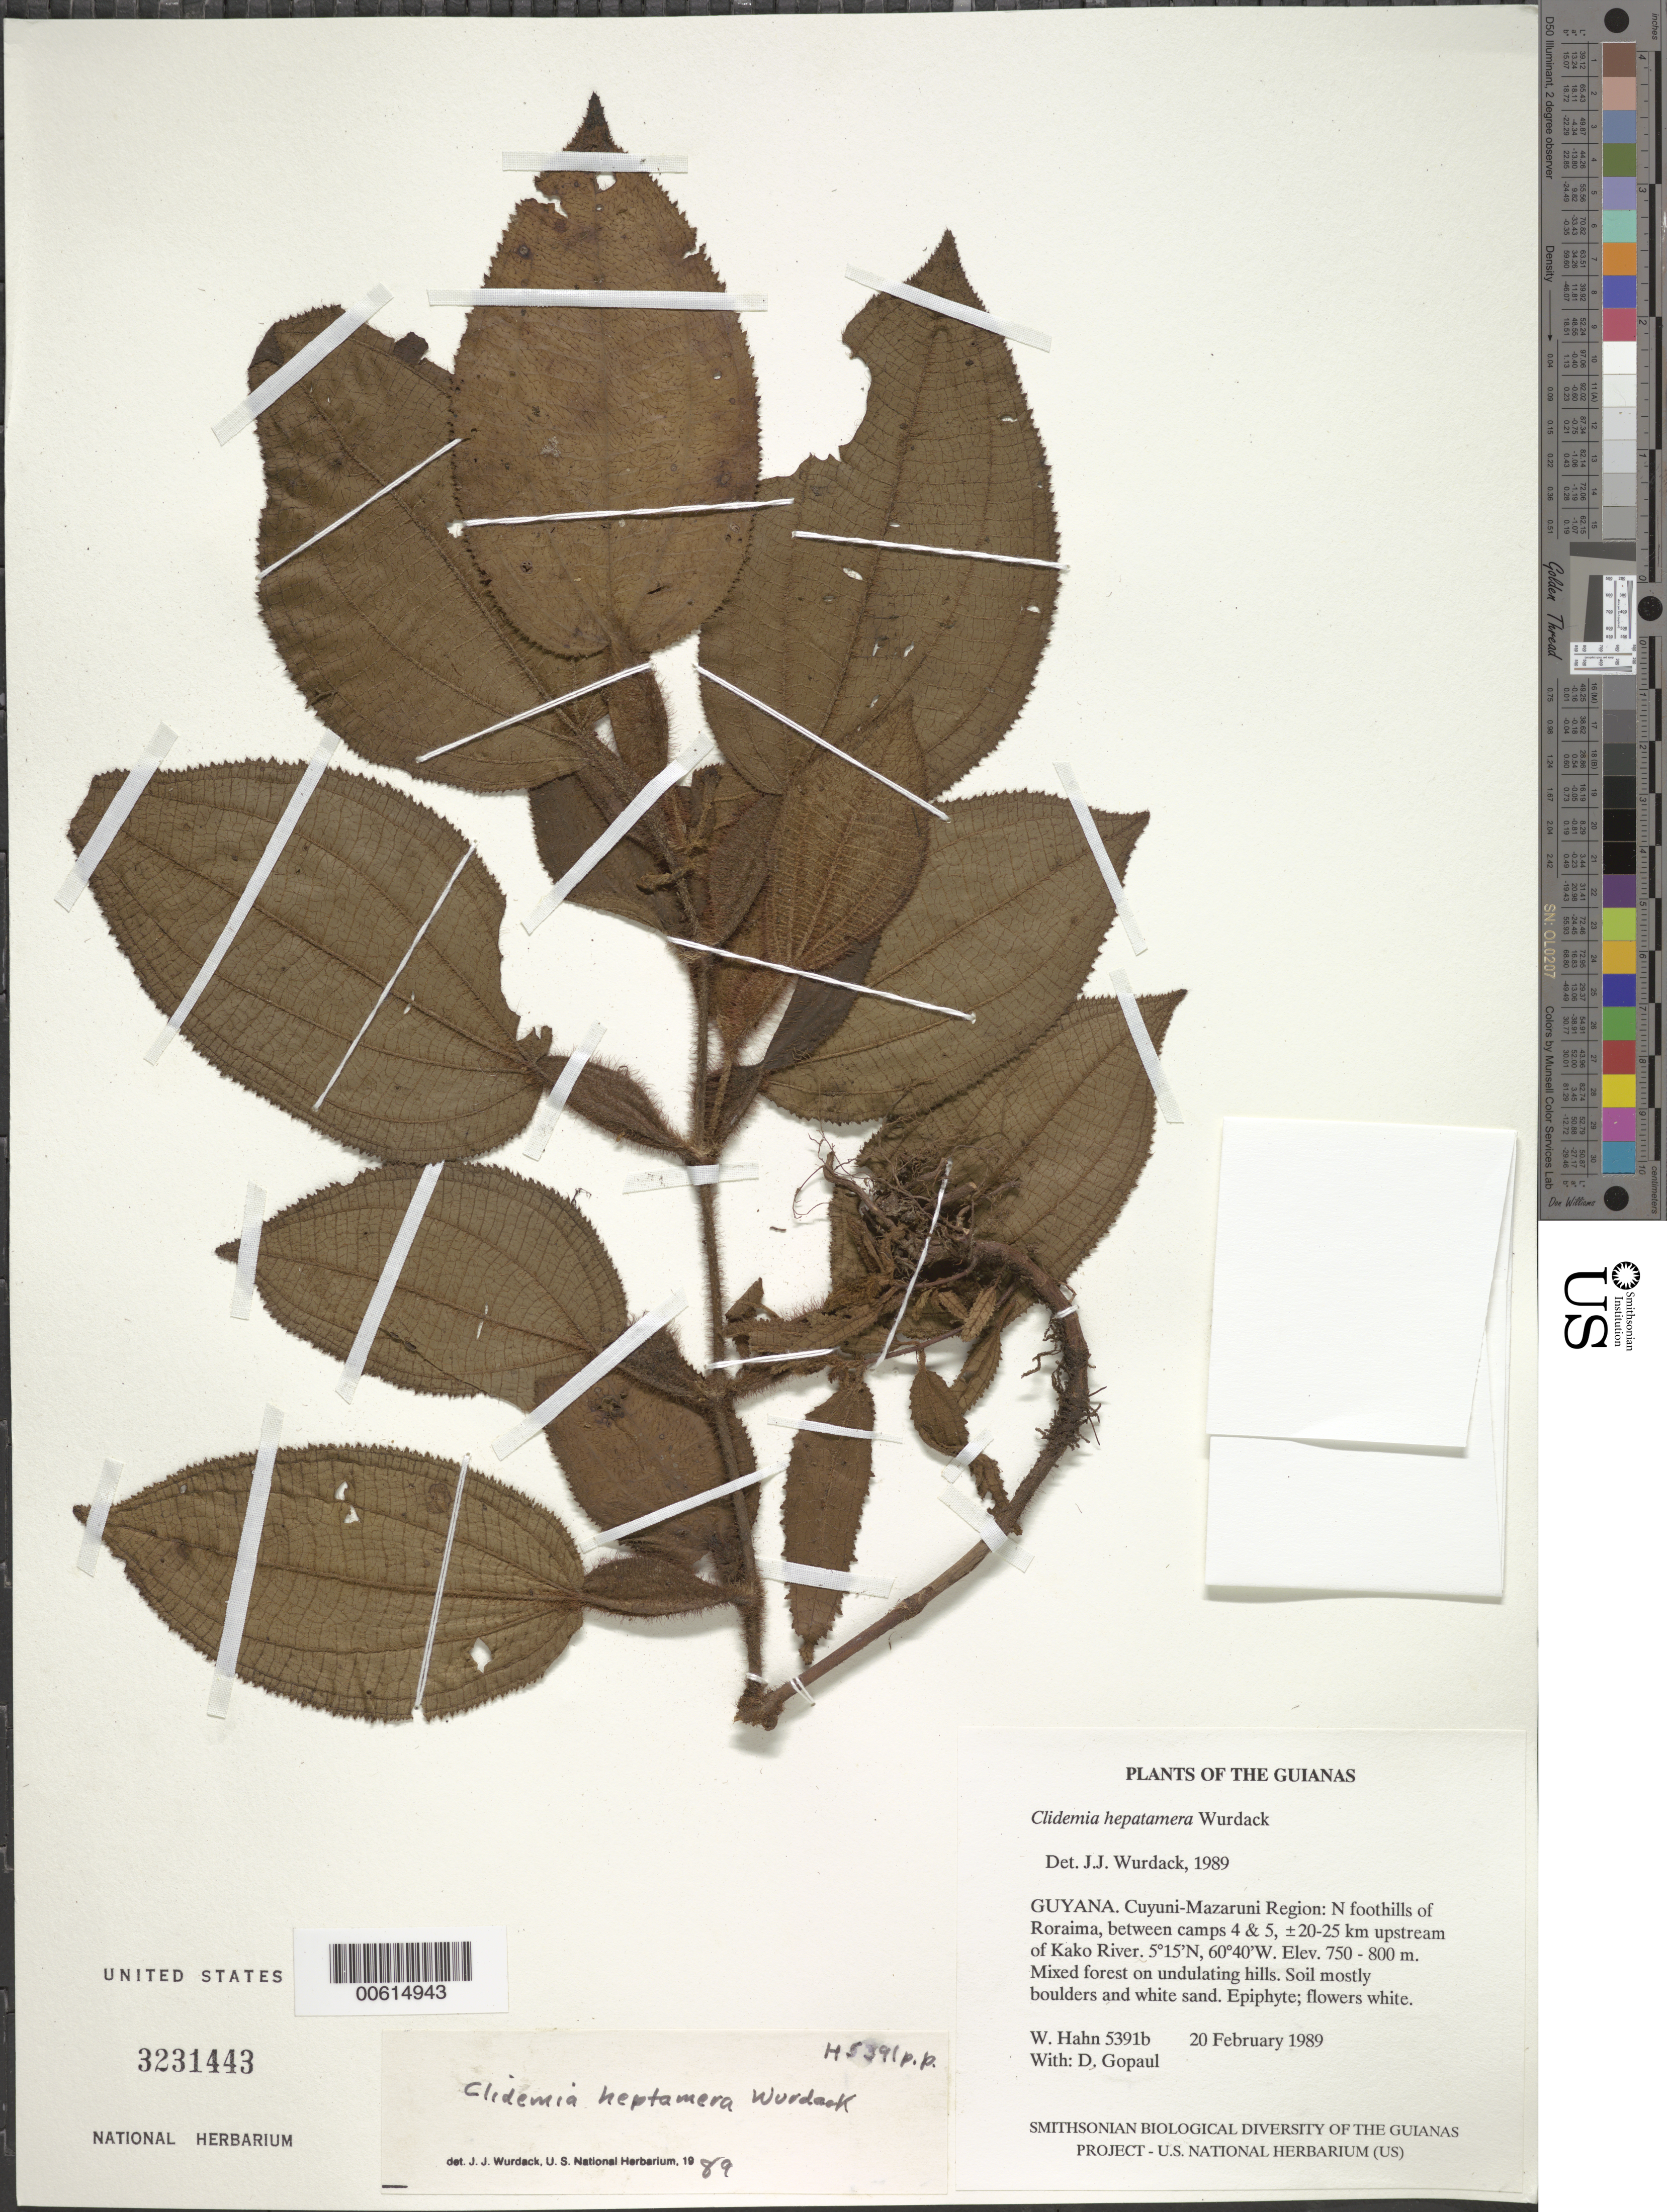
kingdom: Plantae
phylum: Tracheophyta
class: Magnoliopsida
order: Myrtales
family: Melastomataceae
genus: Clidemia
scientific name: Clidemia heptamera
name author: Wurdack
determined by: Wurdack, John J., (US), US (UNITED STATES)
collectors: W. Hahn & D. Gopaul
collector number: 5391 b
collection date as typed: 20 February 1989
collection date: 1989-02-20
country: Guyana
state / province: Cuyuni-Mazaruni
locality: N foothills of Roraima, between camps 4 & 5, ±20-25 km upstream of Kako River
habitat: Mixed forest on undulating hills. Soil mostly boulders and white sand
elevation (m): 750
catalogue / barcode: US 3231443